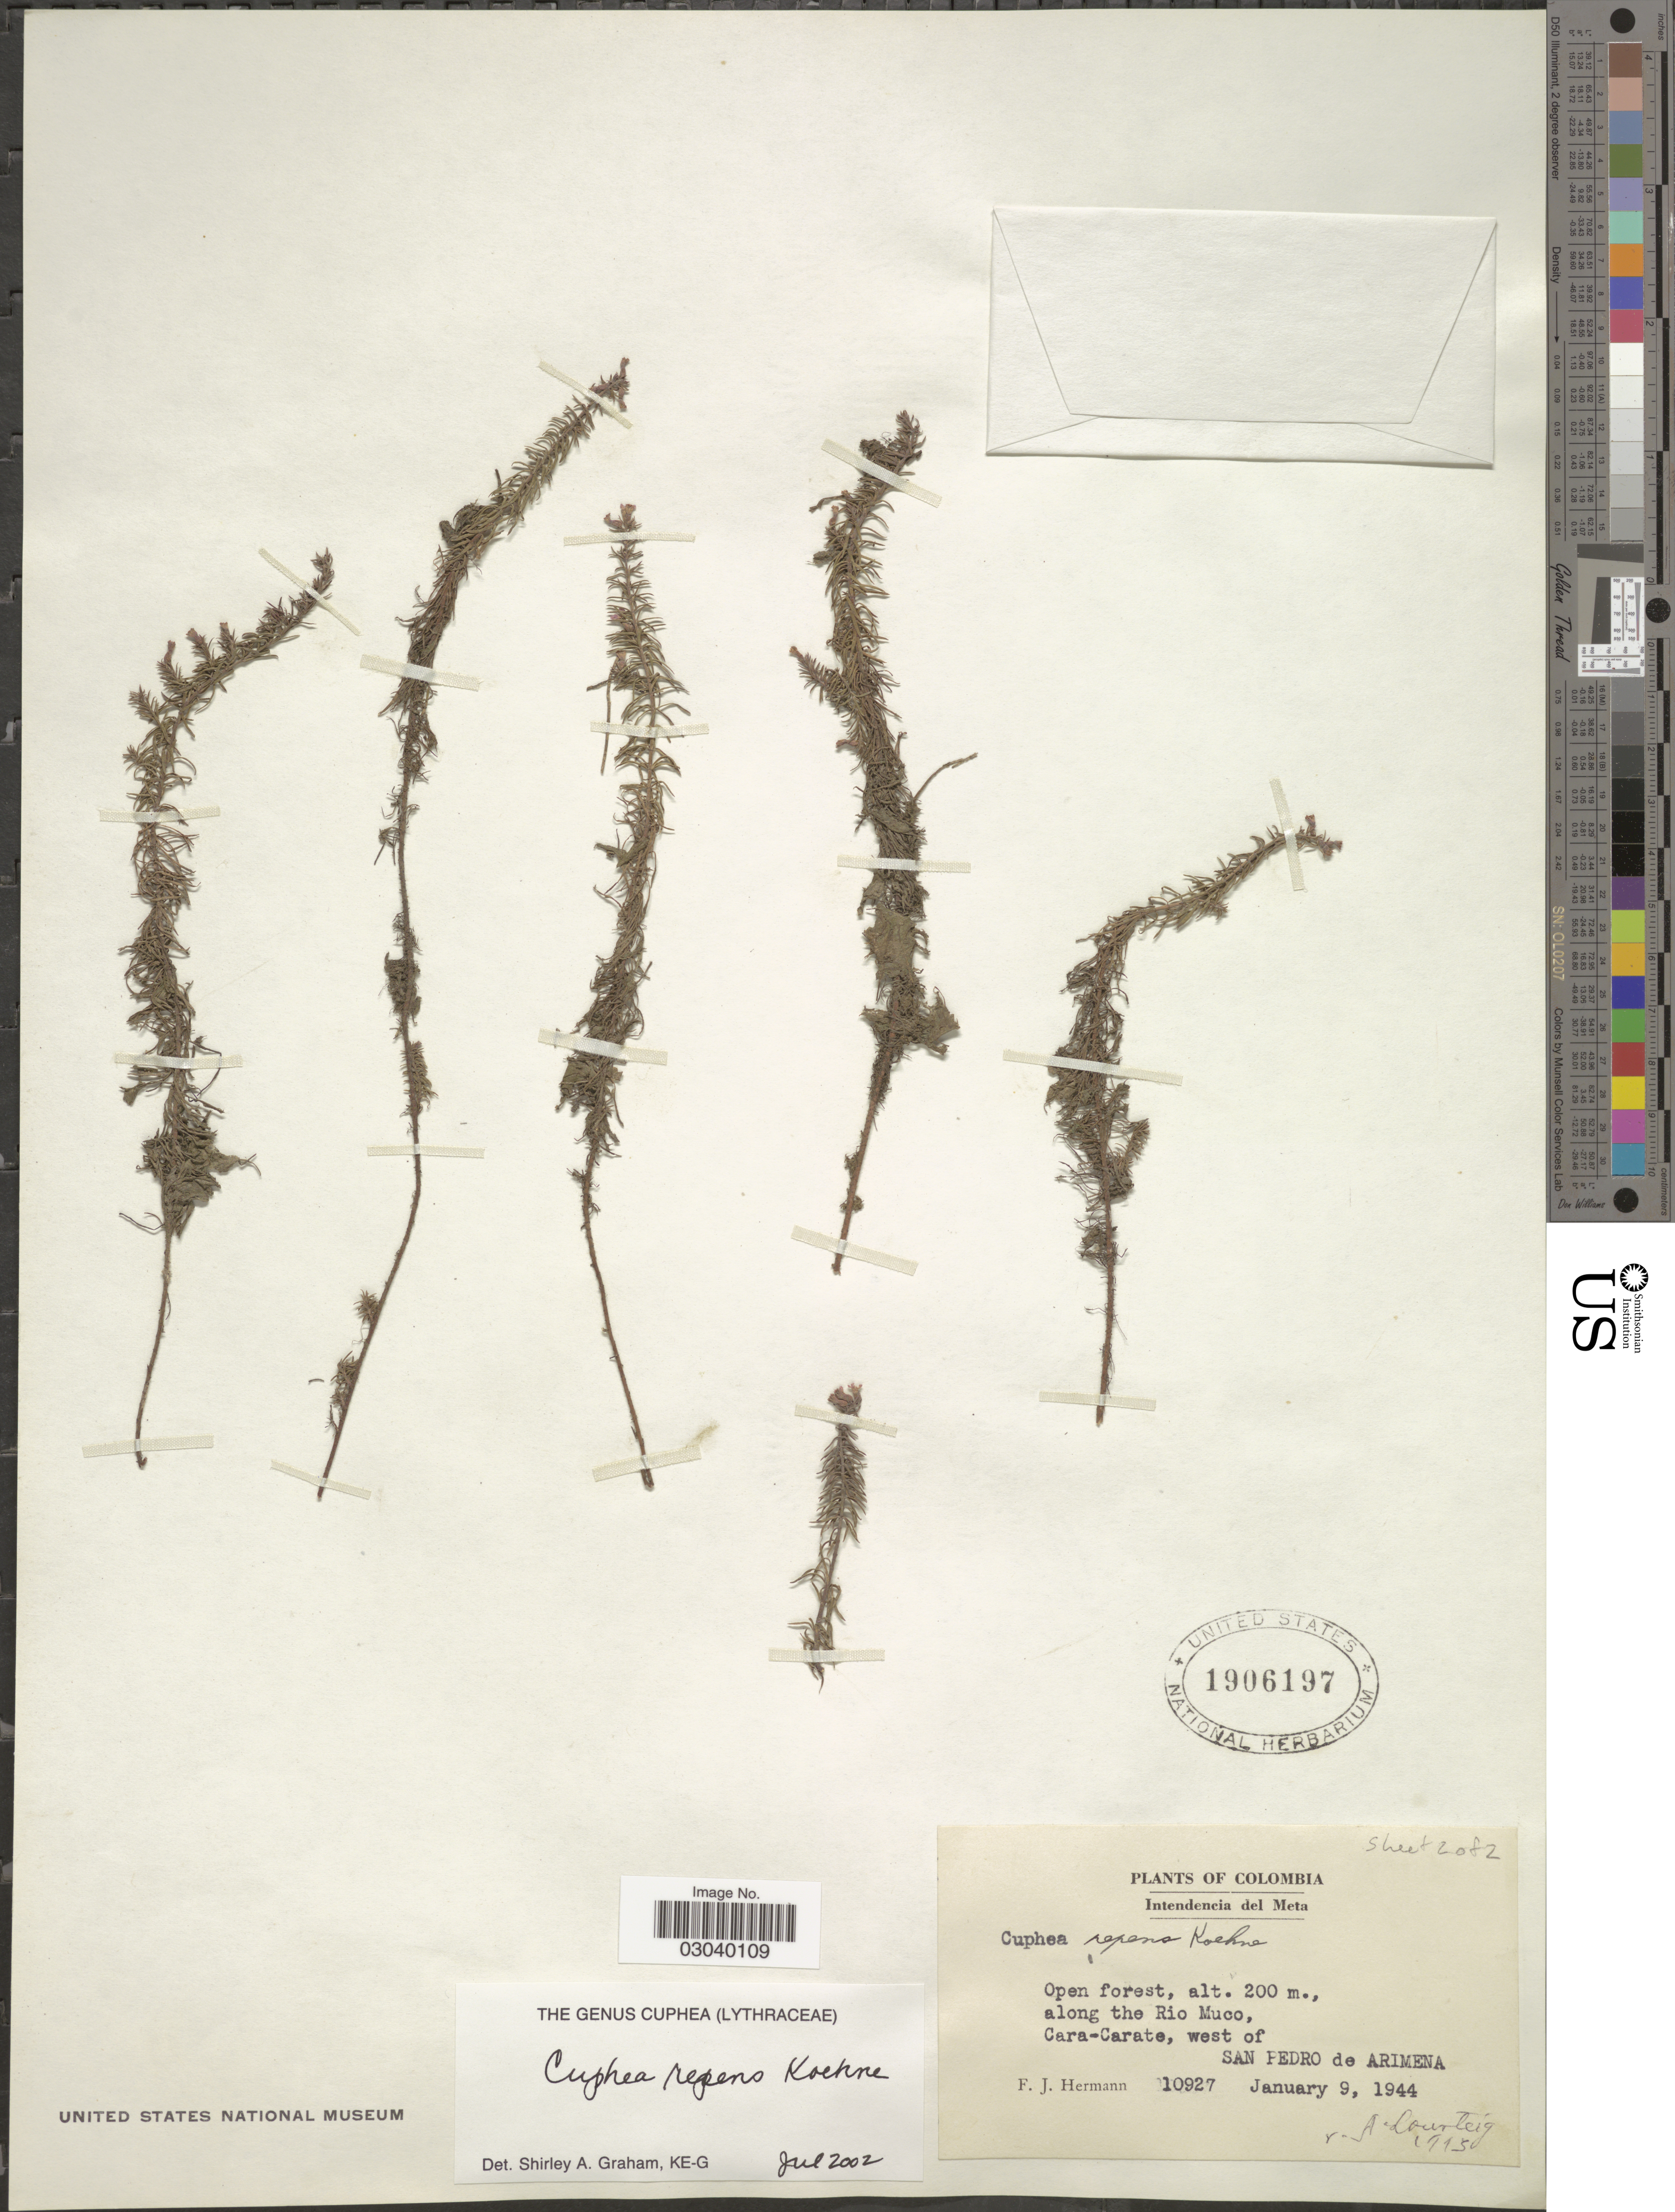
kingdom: Plantae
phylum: Tracheophyta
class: Magnoliopsida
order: Myrtales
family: Lythraceae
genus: Cuphea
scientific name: Cuphea repens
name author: Koehne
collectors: F. J. Hermann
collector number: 10927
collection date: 1944-01-09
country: Colombia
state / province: Meta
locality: Intendencia del Meta, along the Rio Muco, Cara-Carate, west of San Pedro de Arimena.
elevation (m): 200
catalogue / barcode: US 1906197